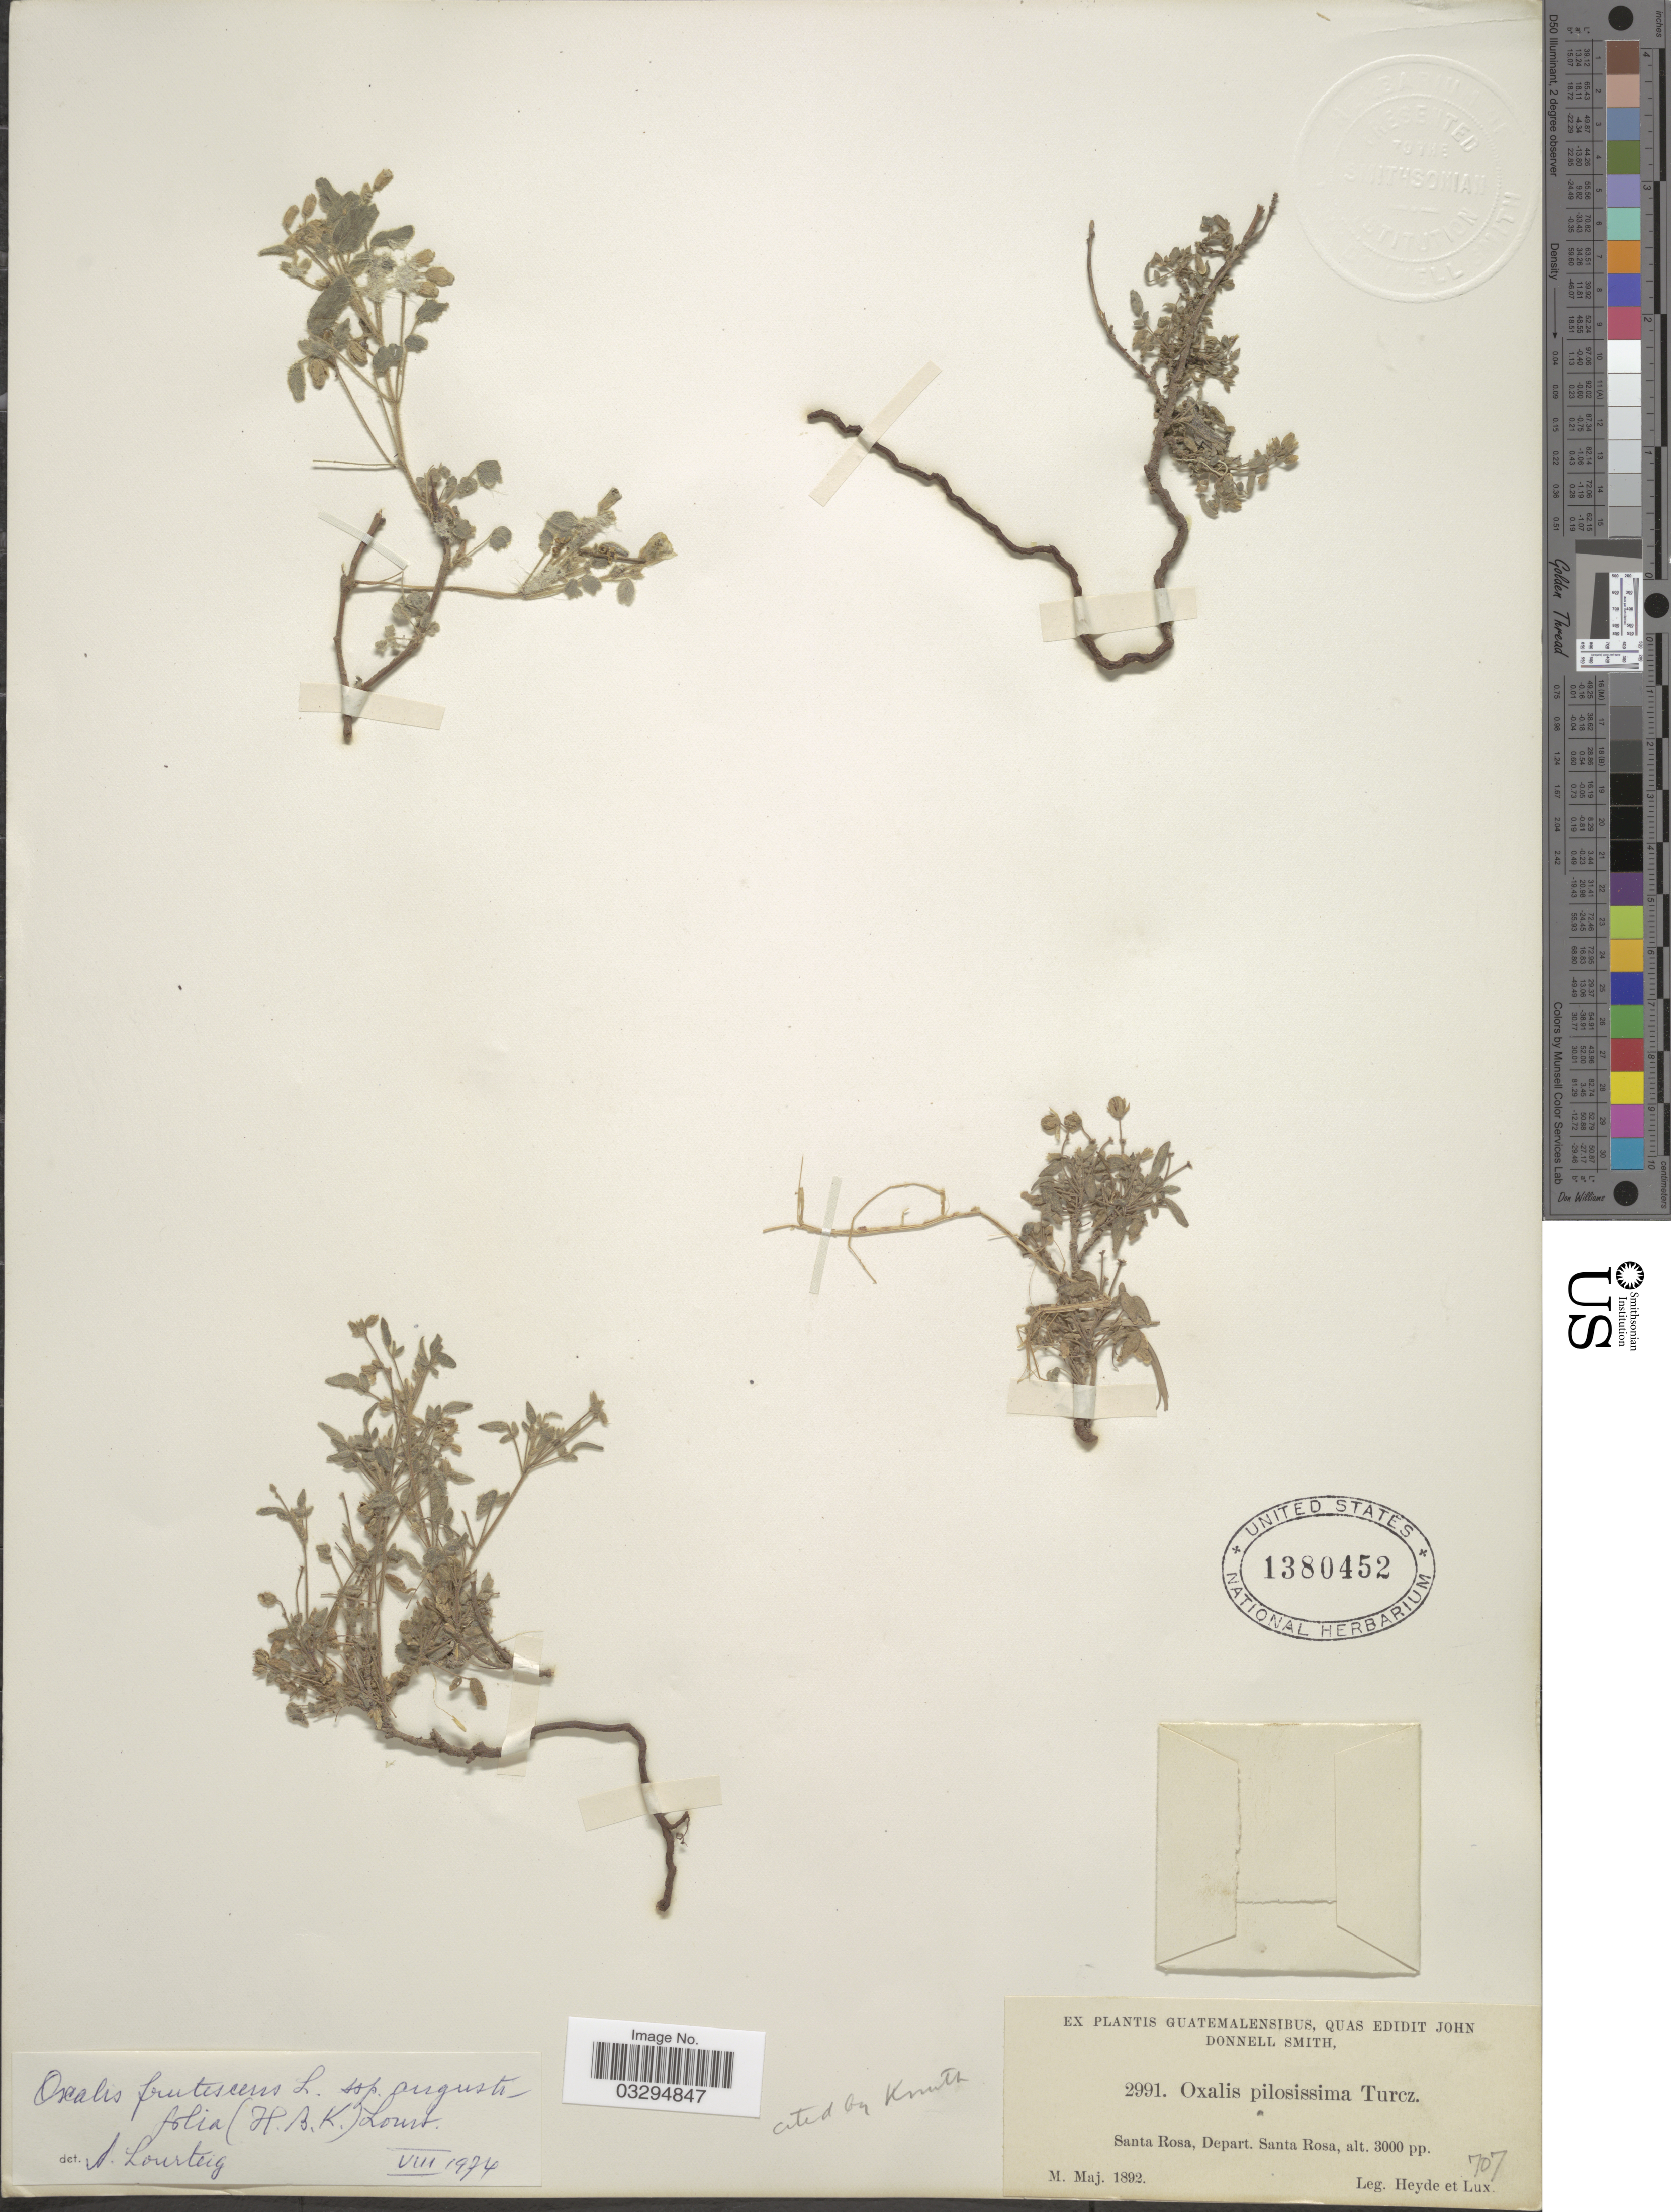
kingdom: Plantae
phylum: Tracheophyta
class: Magnoliopsida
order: Oxalidales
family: Oxalidaceae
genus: Oxalis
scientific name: Oxalis frutescens subsp. angustifolia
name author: (Kunth) Lourteig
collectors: Heyde & Lux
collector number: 2991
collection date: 1892-05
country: Guatemala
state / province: Santa Rosa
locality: Santa Rosa, Depart. Santa Rosa.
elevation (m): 914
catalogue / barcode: US 1380452